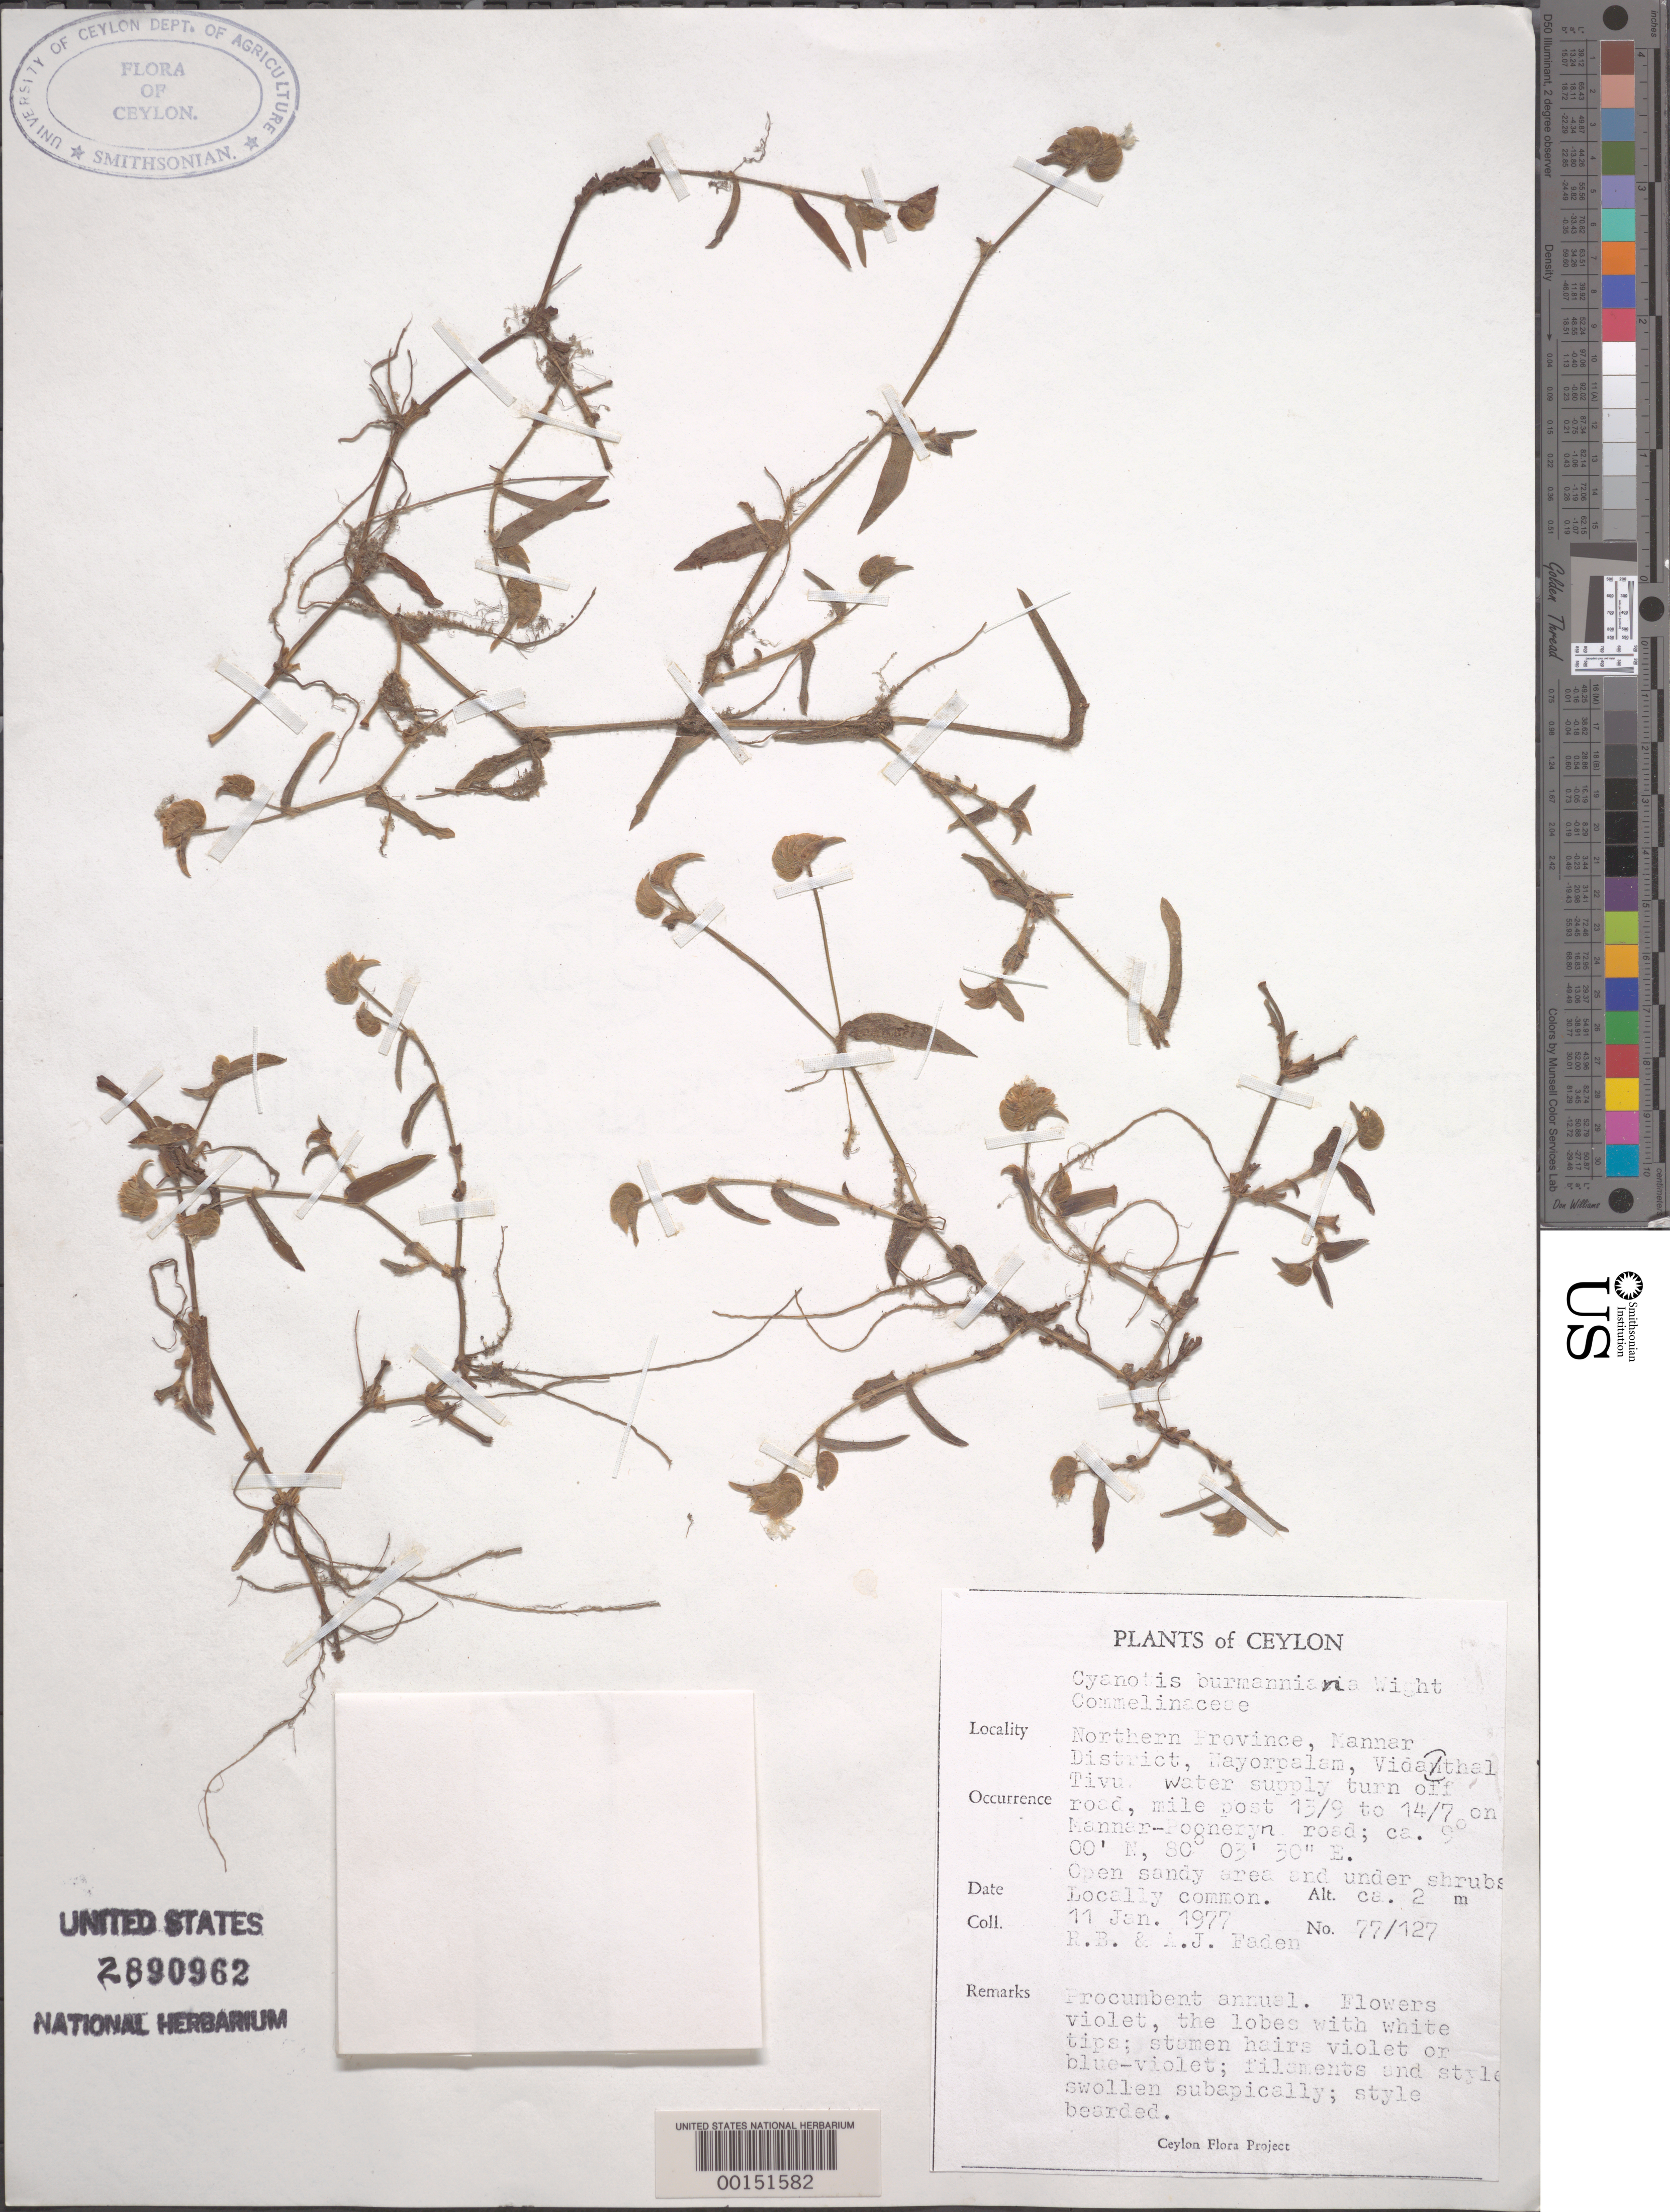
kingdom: Plantae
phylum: Tracheophyta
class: Liliopsida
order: Commelinales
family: Commelinaceae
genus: Cyanotis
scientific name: Cyanotis burmanniana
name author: Wight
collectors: R. B. Faden & A. J. Faden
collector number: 77/127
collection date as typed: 11 Jan 1977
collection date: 1977-01-11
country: Sri Lanka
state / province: Northern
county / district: Mannar Dist.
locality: Nayorpalam, vidathal tivu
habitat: Sandy area under shrubs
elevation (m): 2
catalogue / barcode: US 2890962